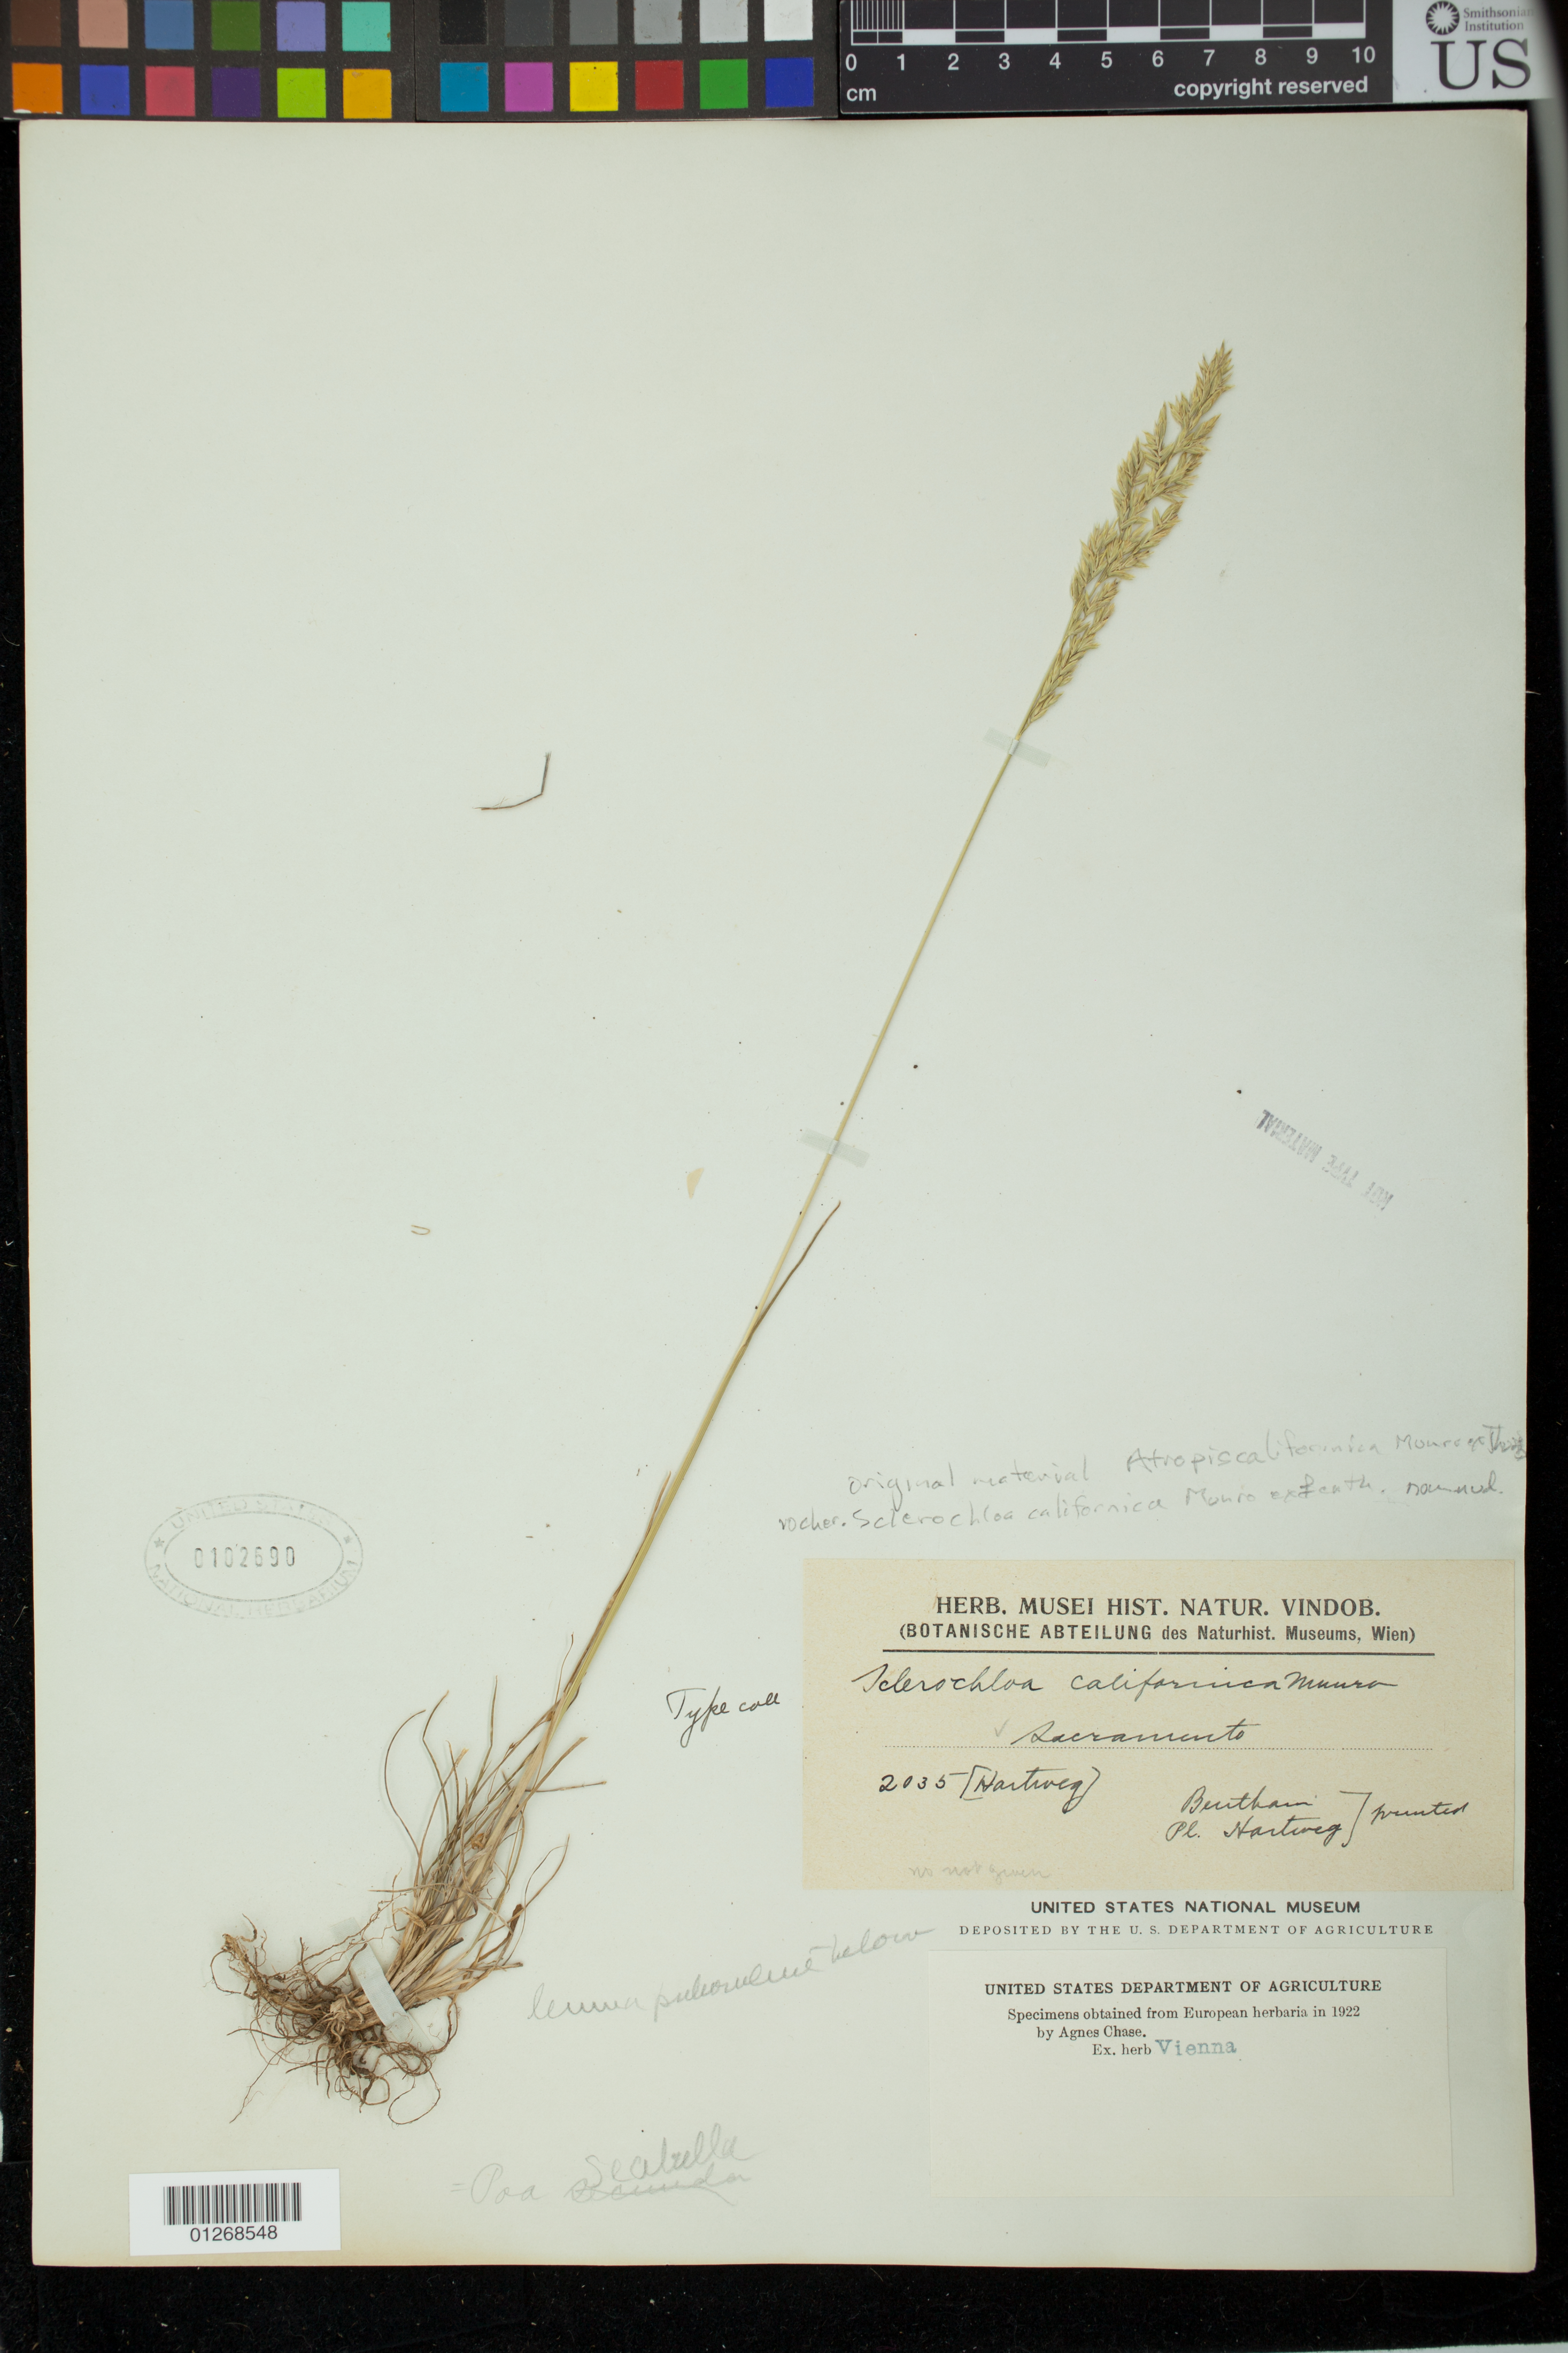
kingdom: Plantae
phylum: Tracheophyta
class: Liliopsida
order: Poales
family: Poaceae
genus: Atropis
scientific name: Atropis californica Munro ex Thurb., nom. illeg.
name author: Munro ex Thurb.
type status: Syntype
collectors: K. Hartweg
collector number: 2035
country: United States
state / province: California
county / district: Sacramento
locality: Sacramento.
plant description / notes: Ex herb. Vienna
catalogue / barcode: US 102690